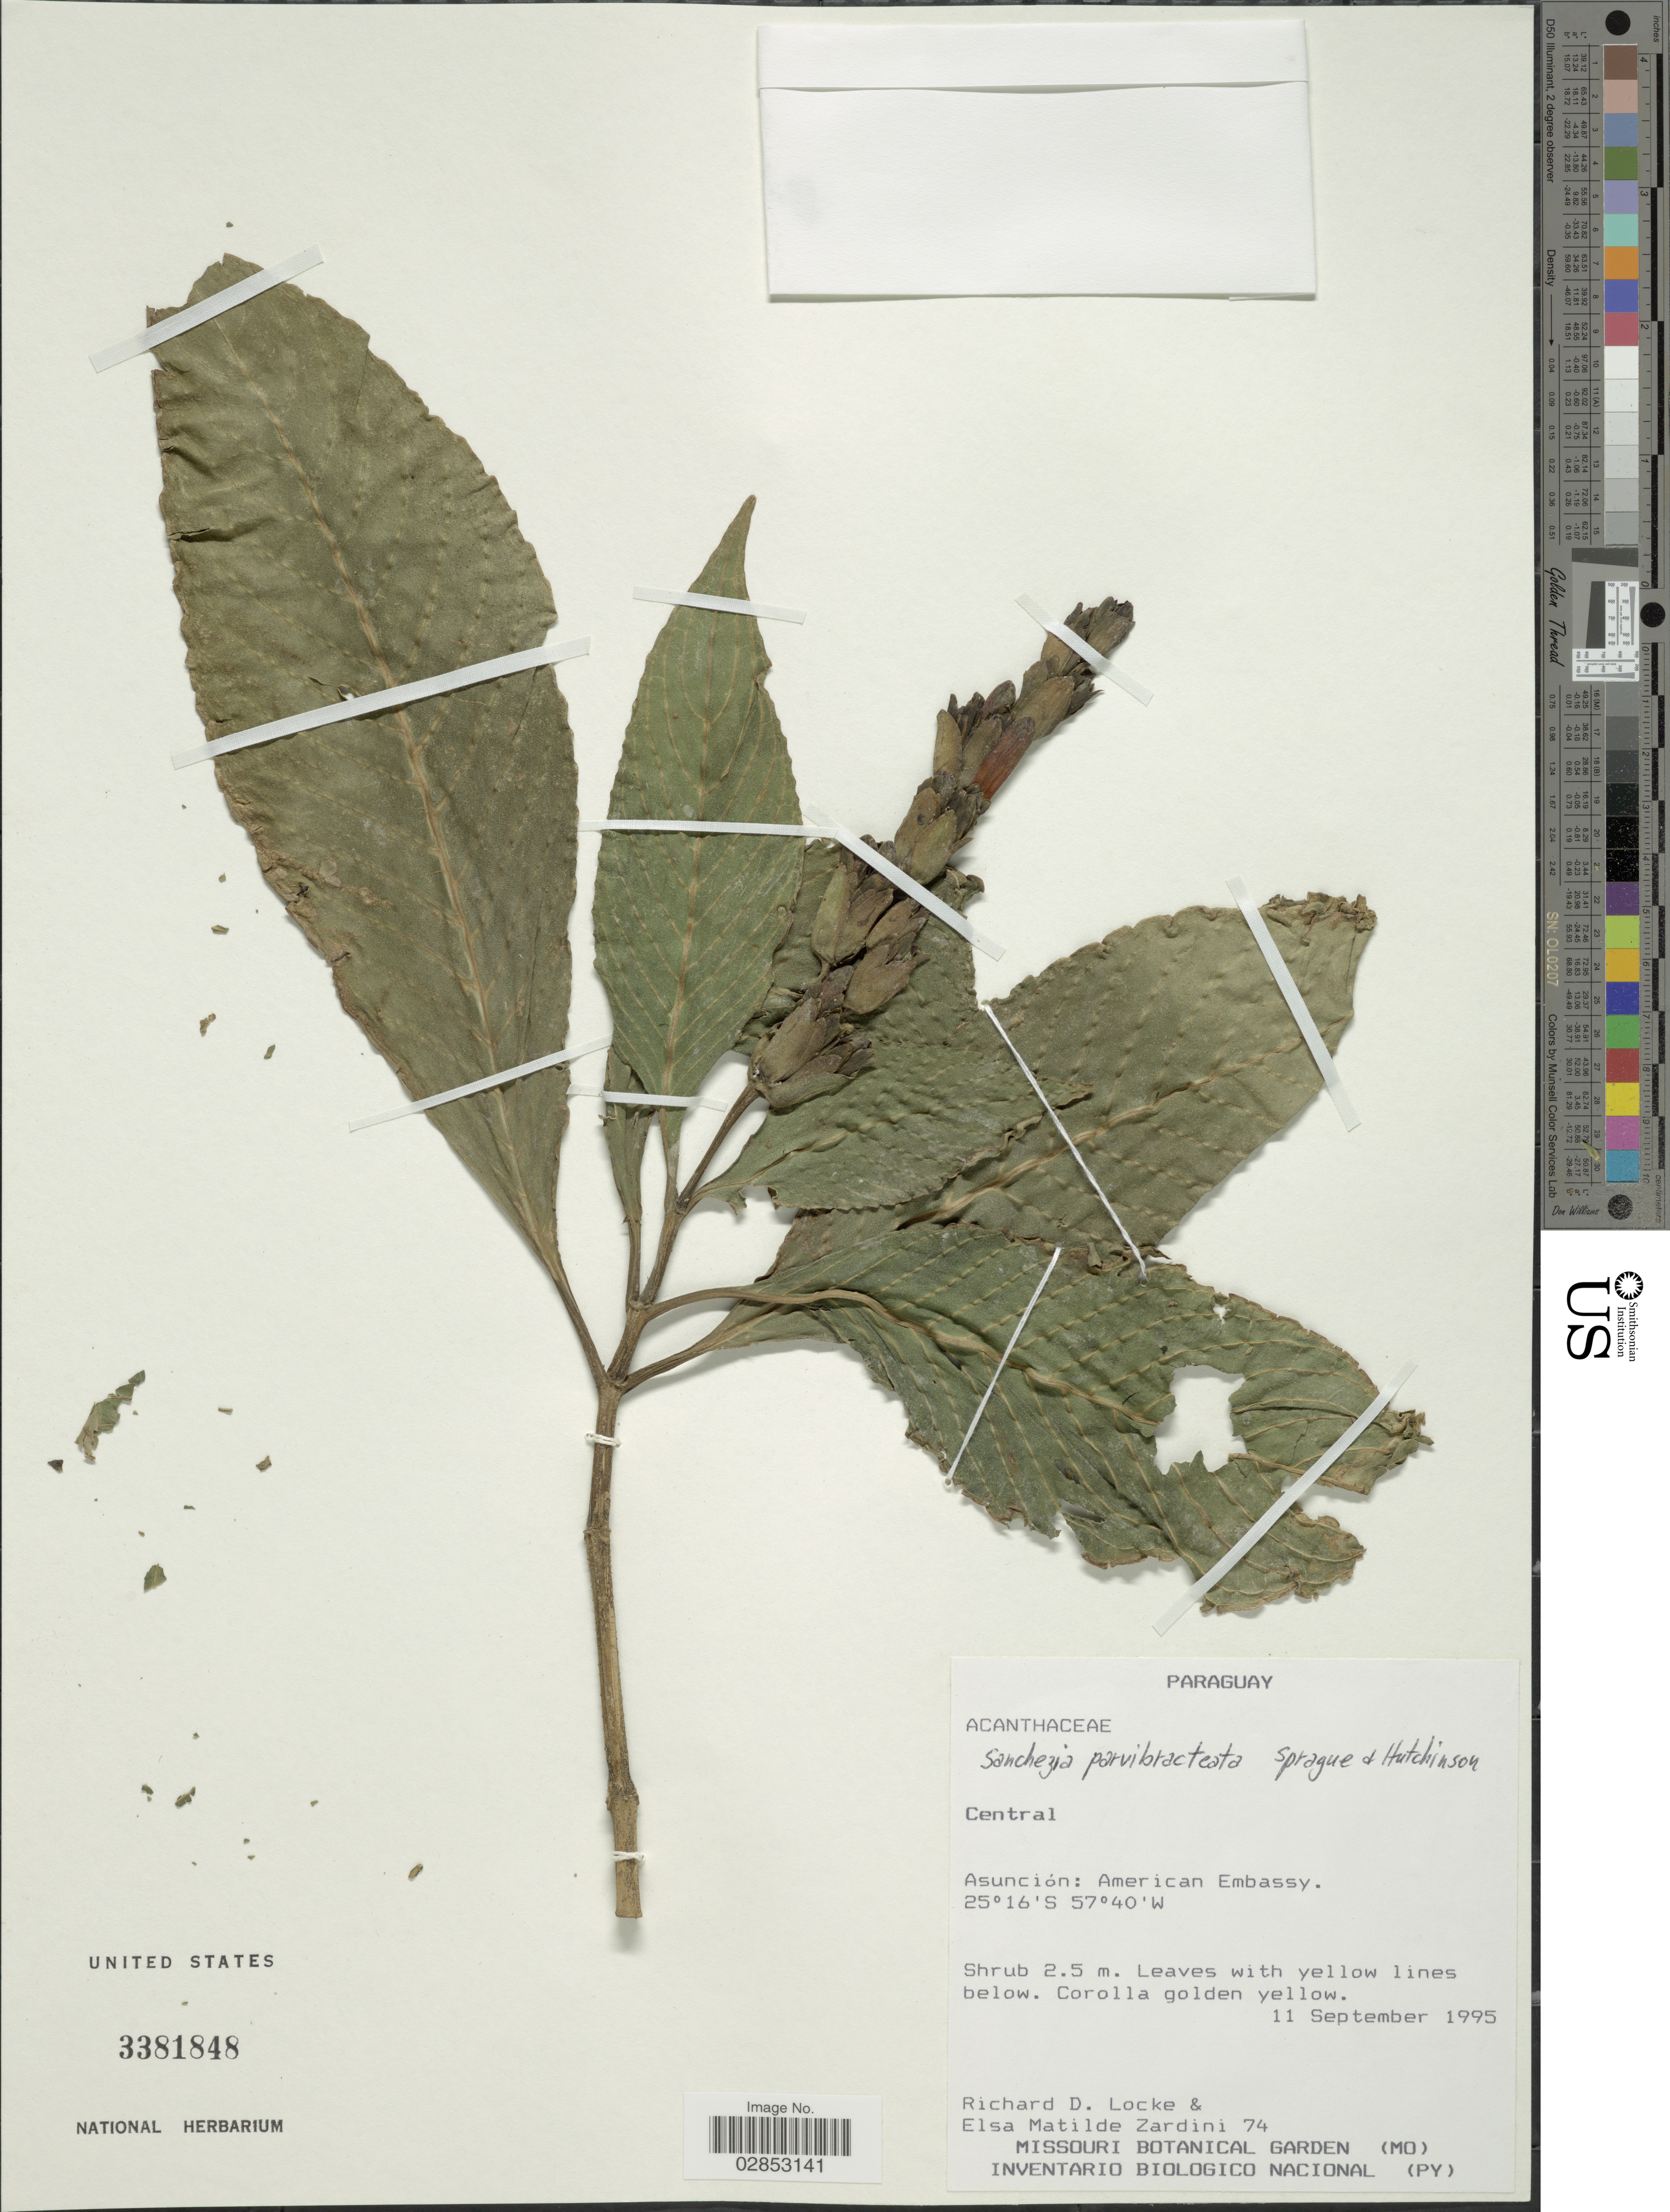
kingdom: Plantae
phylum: Tracheophyta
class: Magnoliopsida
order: Lamiales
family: Acanthaceae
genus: Sanchezia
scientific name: Sanchezia parvibracteata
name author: Sprague & Hutch.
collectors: R. Locke & E. M. Zardini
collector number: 74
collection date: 1995-09-11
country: Paraguay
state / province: Central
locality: Asunción: American Embassy.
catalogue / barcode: US 3381848